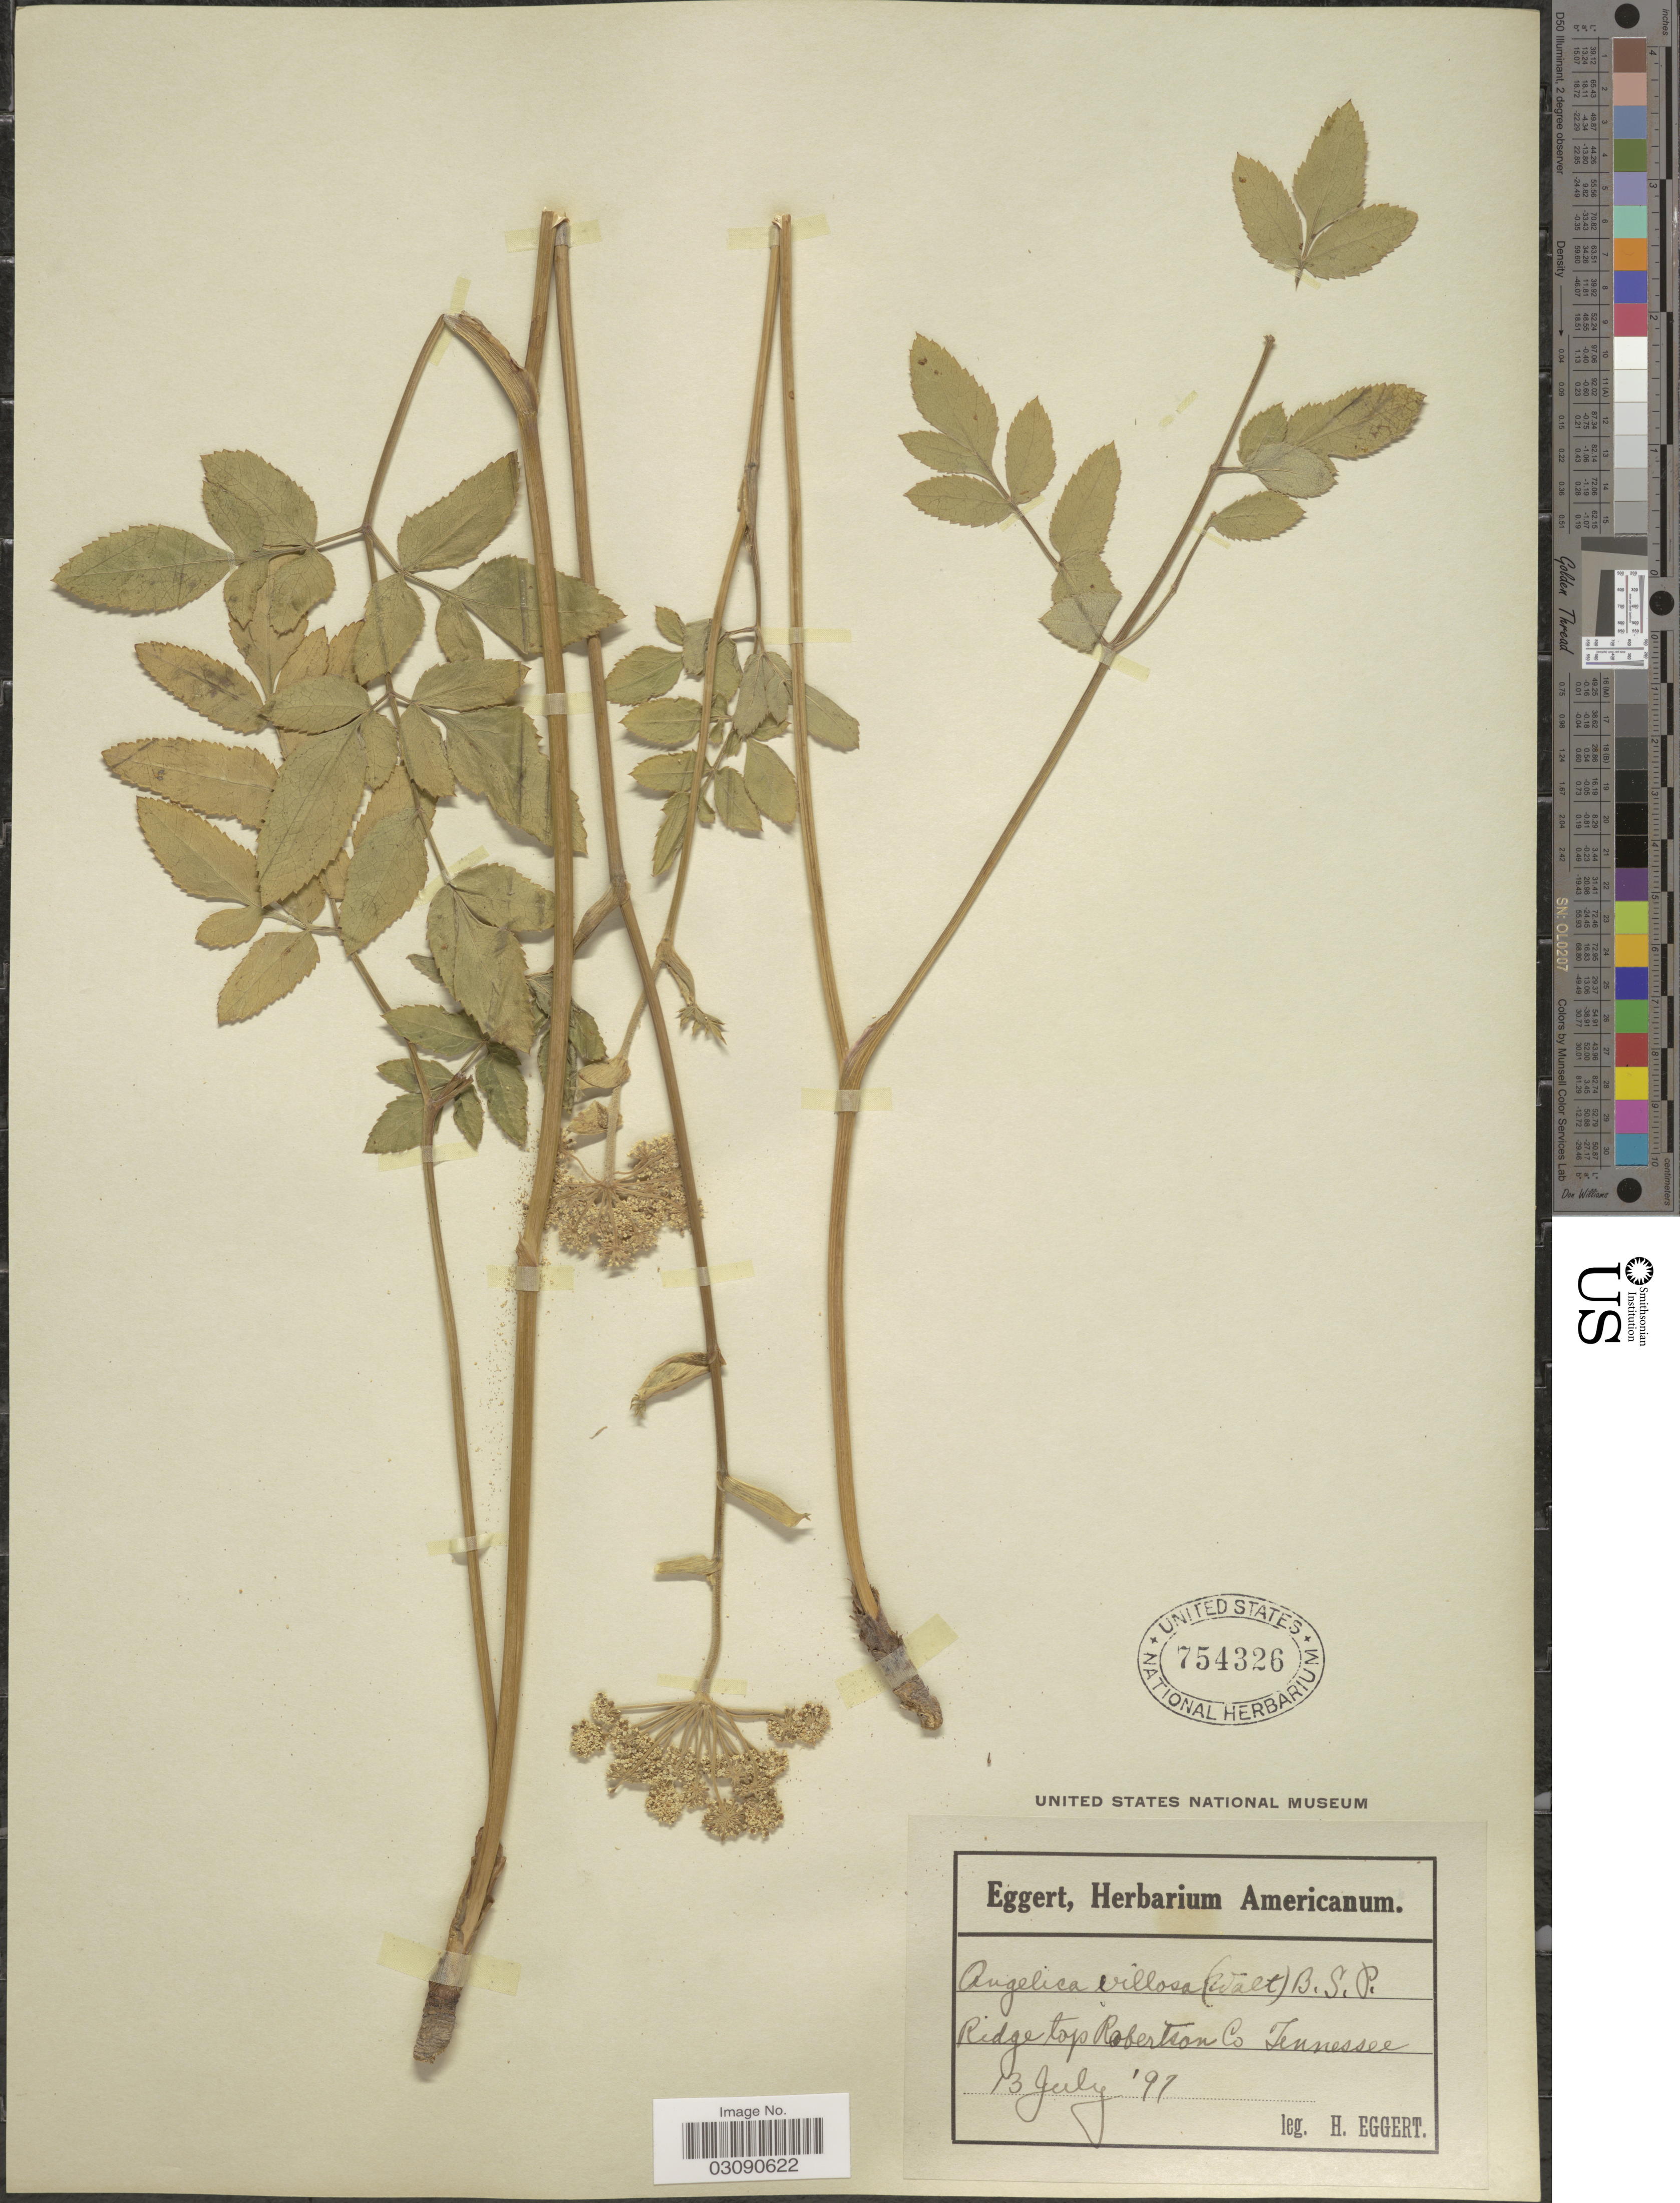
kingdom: Plantae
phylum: Tracheophyta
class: Magnoliopsida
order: Apiales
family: Apiaceae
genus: Angelica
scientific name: Angelica venenosa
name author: (Greenway) Fernald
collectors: H. Eggert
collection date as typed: Transcribed d/m/y: 13/7/97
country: United States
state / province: Tennessee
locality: Ridge top Robertson Co.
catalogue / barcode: US 754326